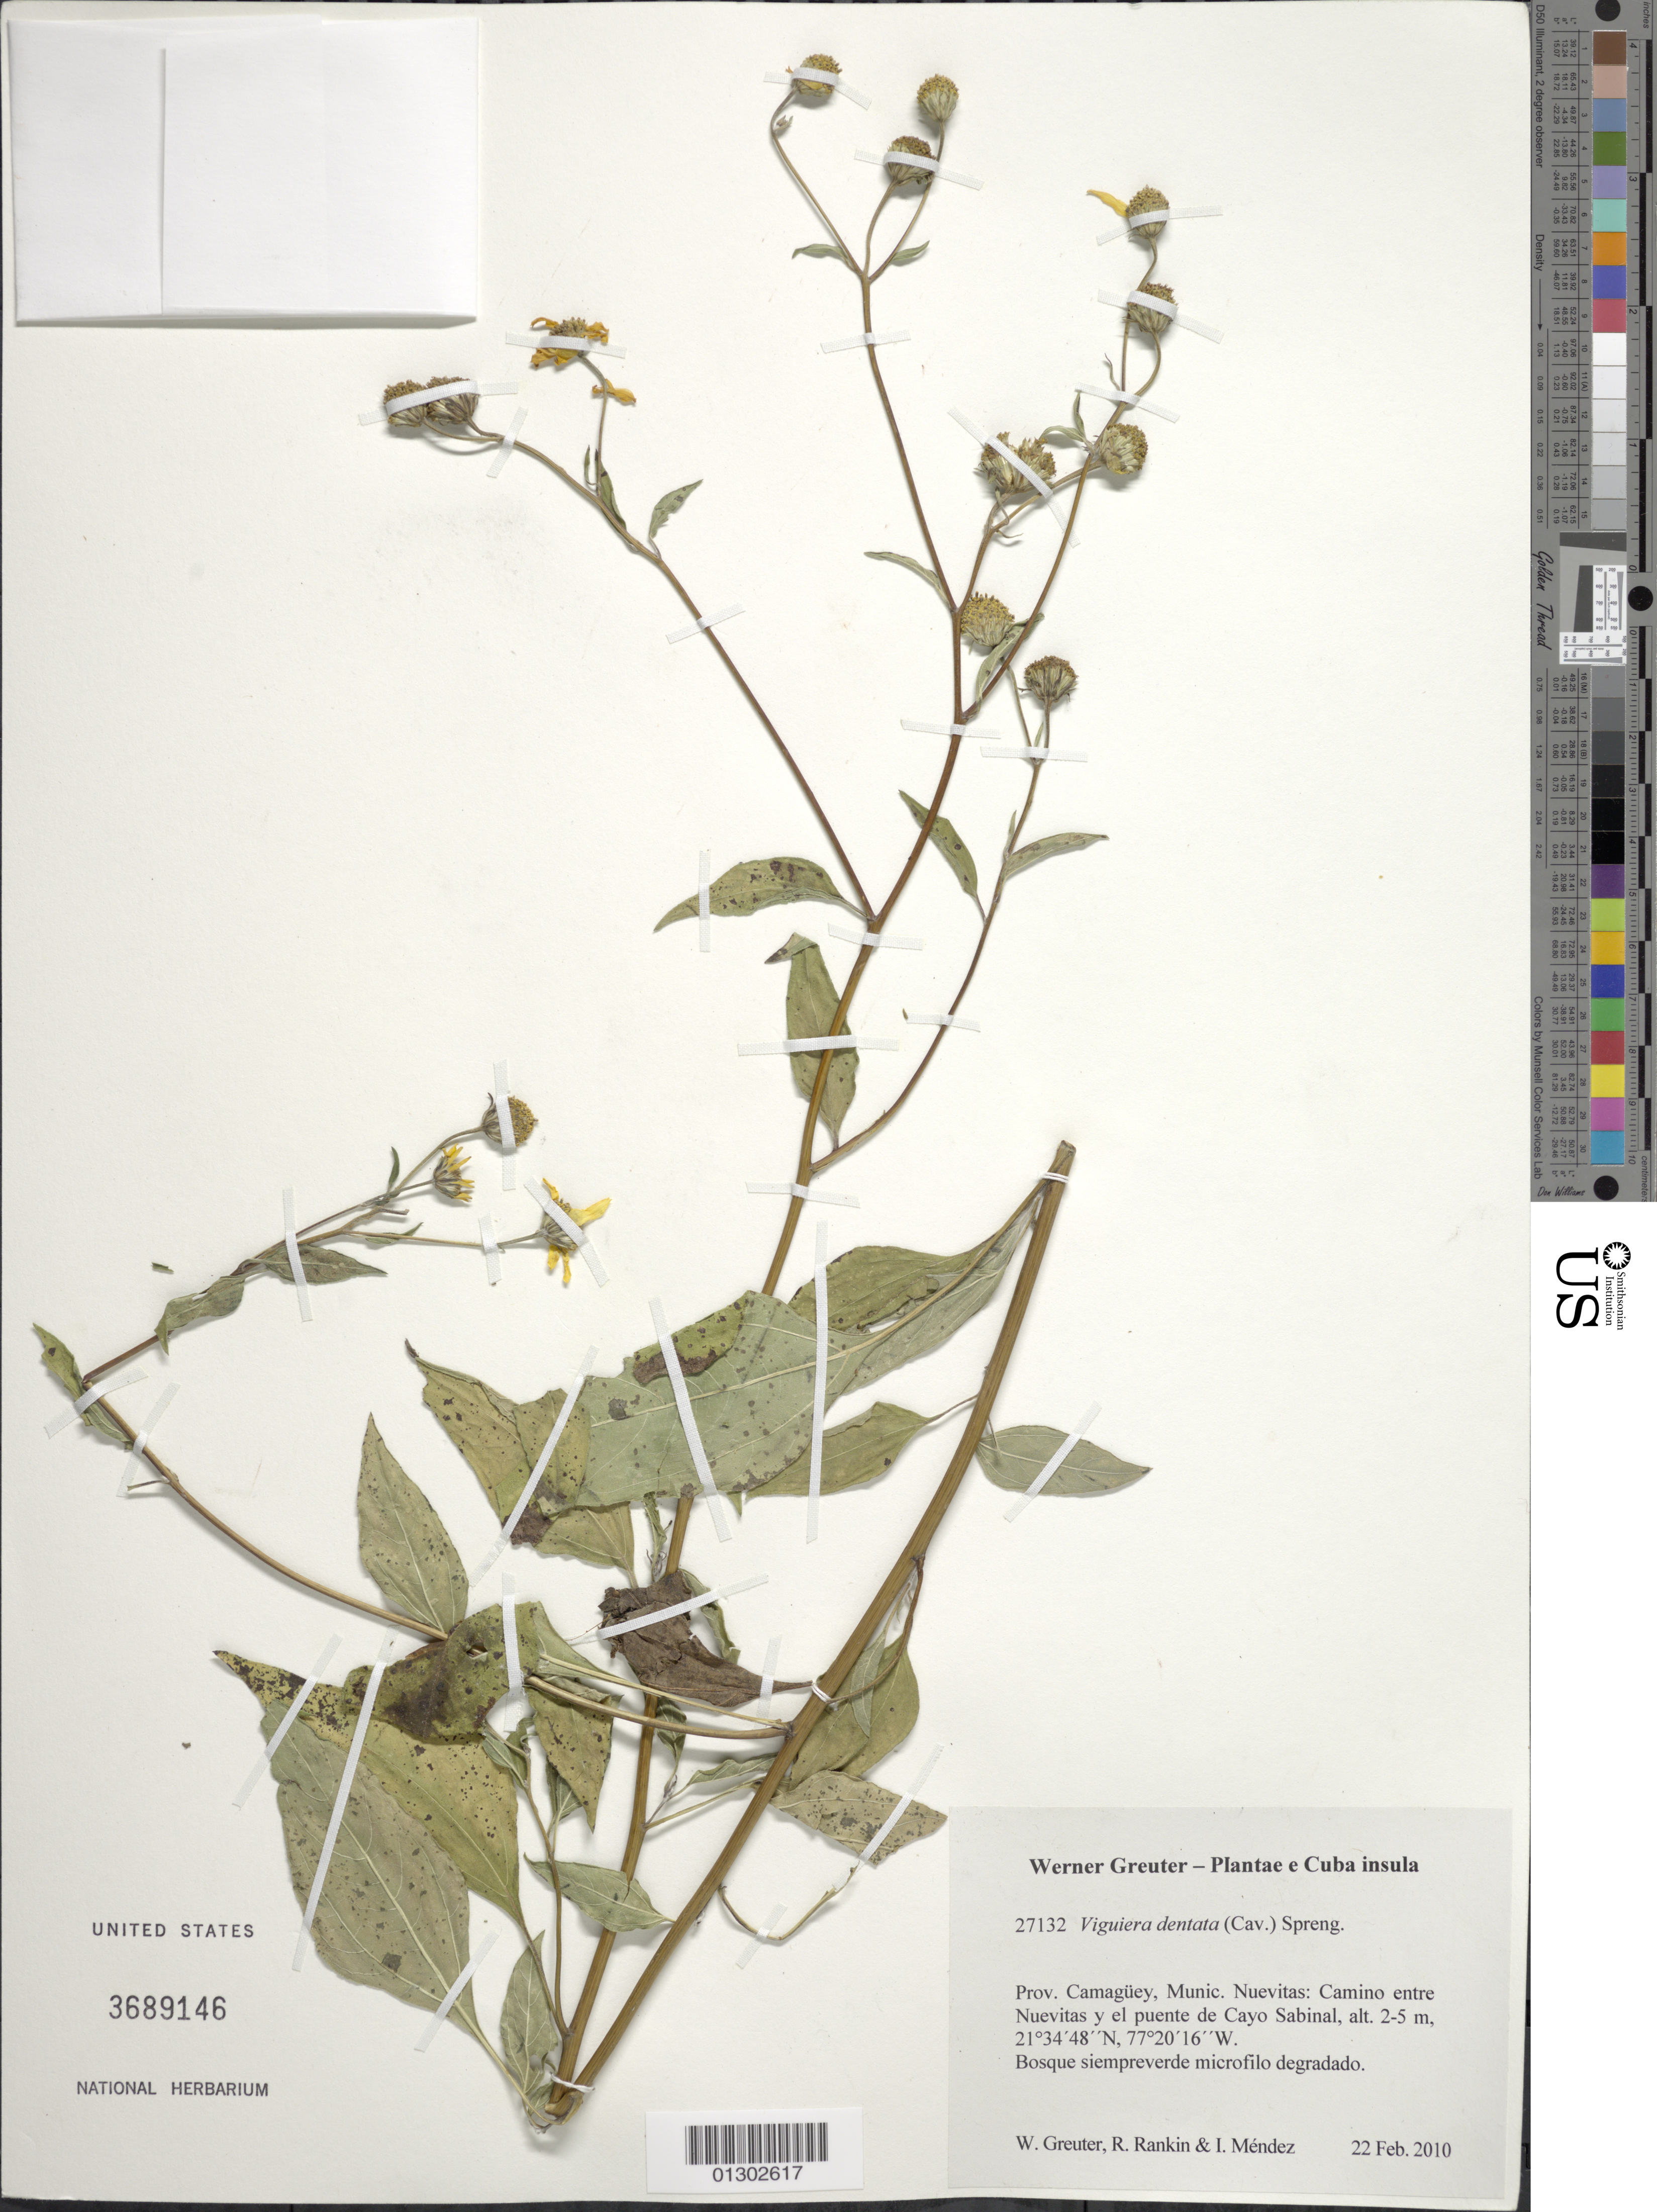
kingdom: Plantae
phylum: Tracheophyta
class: Magnoliopsida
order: Asterales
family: Asteraceae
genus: Viguiera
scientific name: Viguiera dentata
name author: (Cav.) Spreng.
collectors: W. R. Greuter, R. Rankin Rodriguez & I. Méndez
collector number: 27132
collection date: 2010-02-22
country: Cuba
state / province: Camagüey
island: Cuba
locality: Munic. Nuevitas: Camino entre Nuevitas y el puente de Cayo Sabinal.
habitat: Bosque siempreverde microfilo degradado.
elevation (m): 2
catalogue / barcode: US 3689146